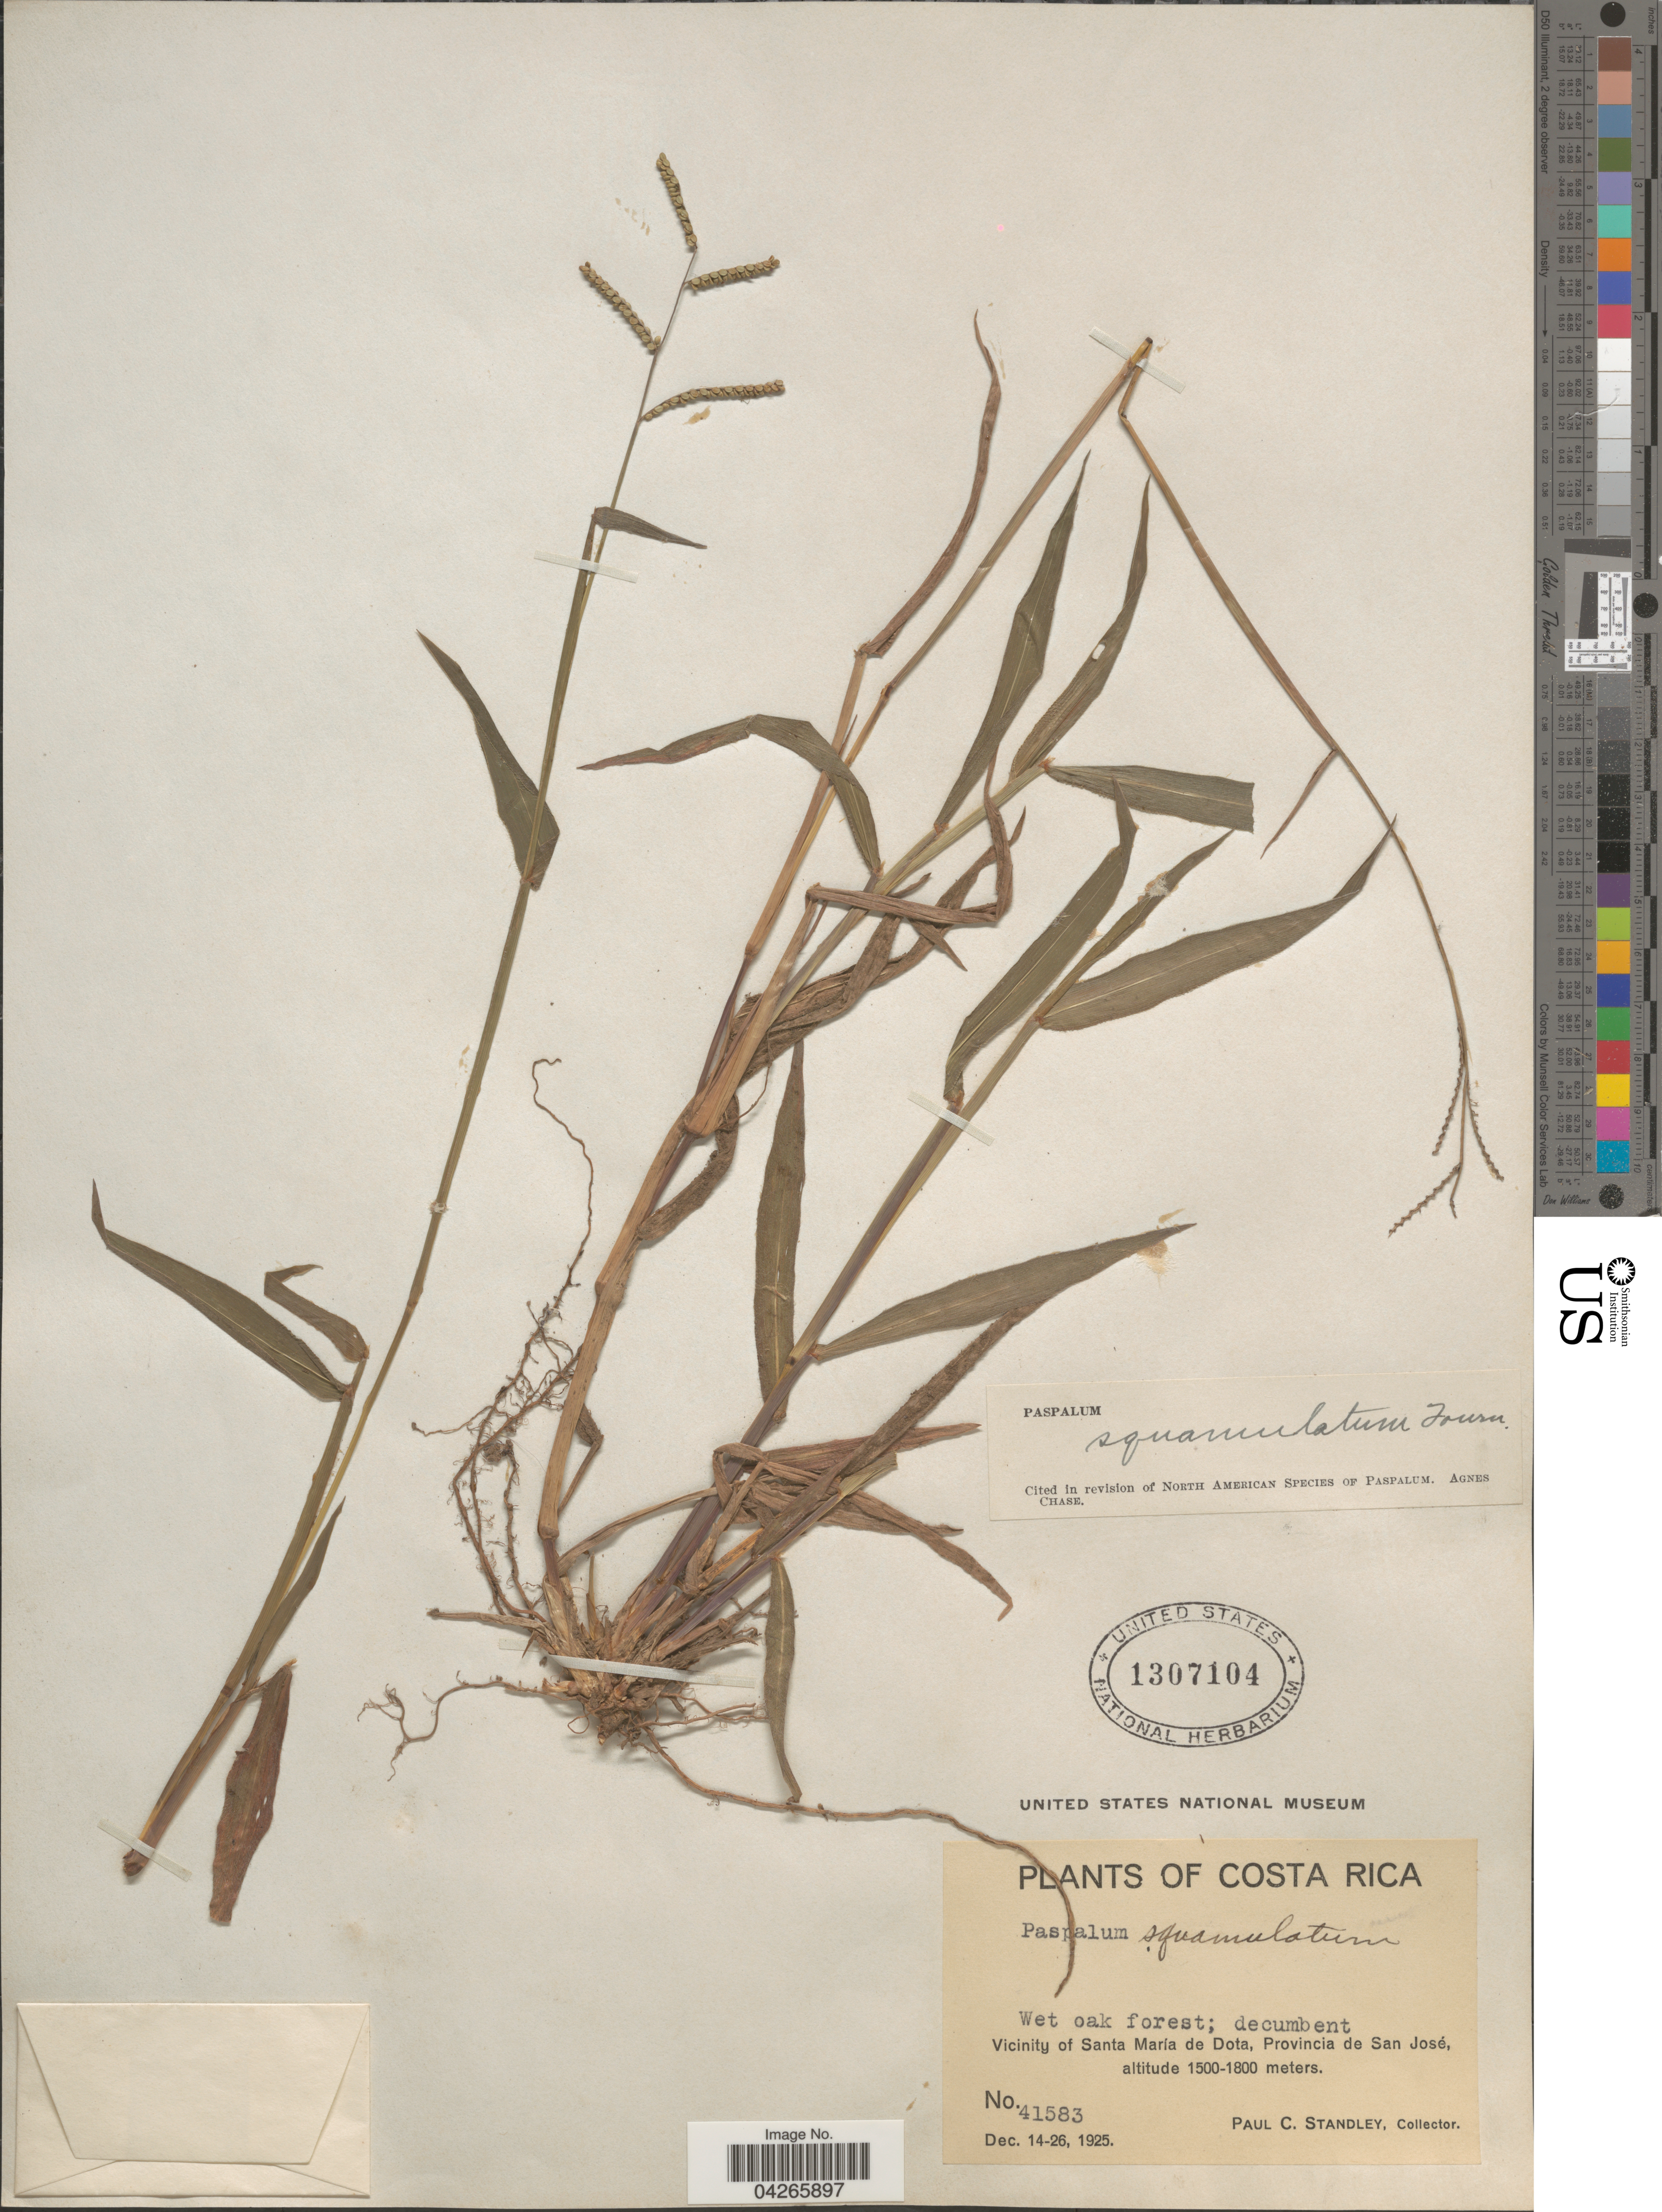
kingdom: Plantae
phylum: Tracheophyta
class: Liliopsida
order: Poales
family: Poaceae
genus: Paspalum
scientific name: Paspalum squamulatum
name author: E. Fourn.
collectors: P. C. Standley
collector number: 41583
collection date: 1925-12-14/1925-12-26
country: Costa Rica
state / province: San José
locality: Vicinity of Santa María de Dota.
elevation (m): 1500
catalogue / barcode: US 1307104